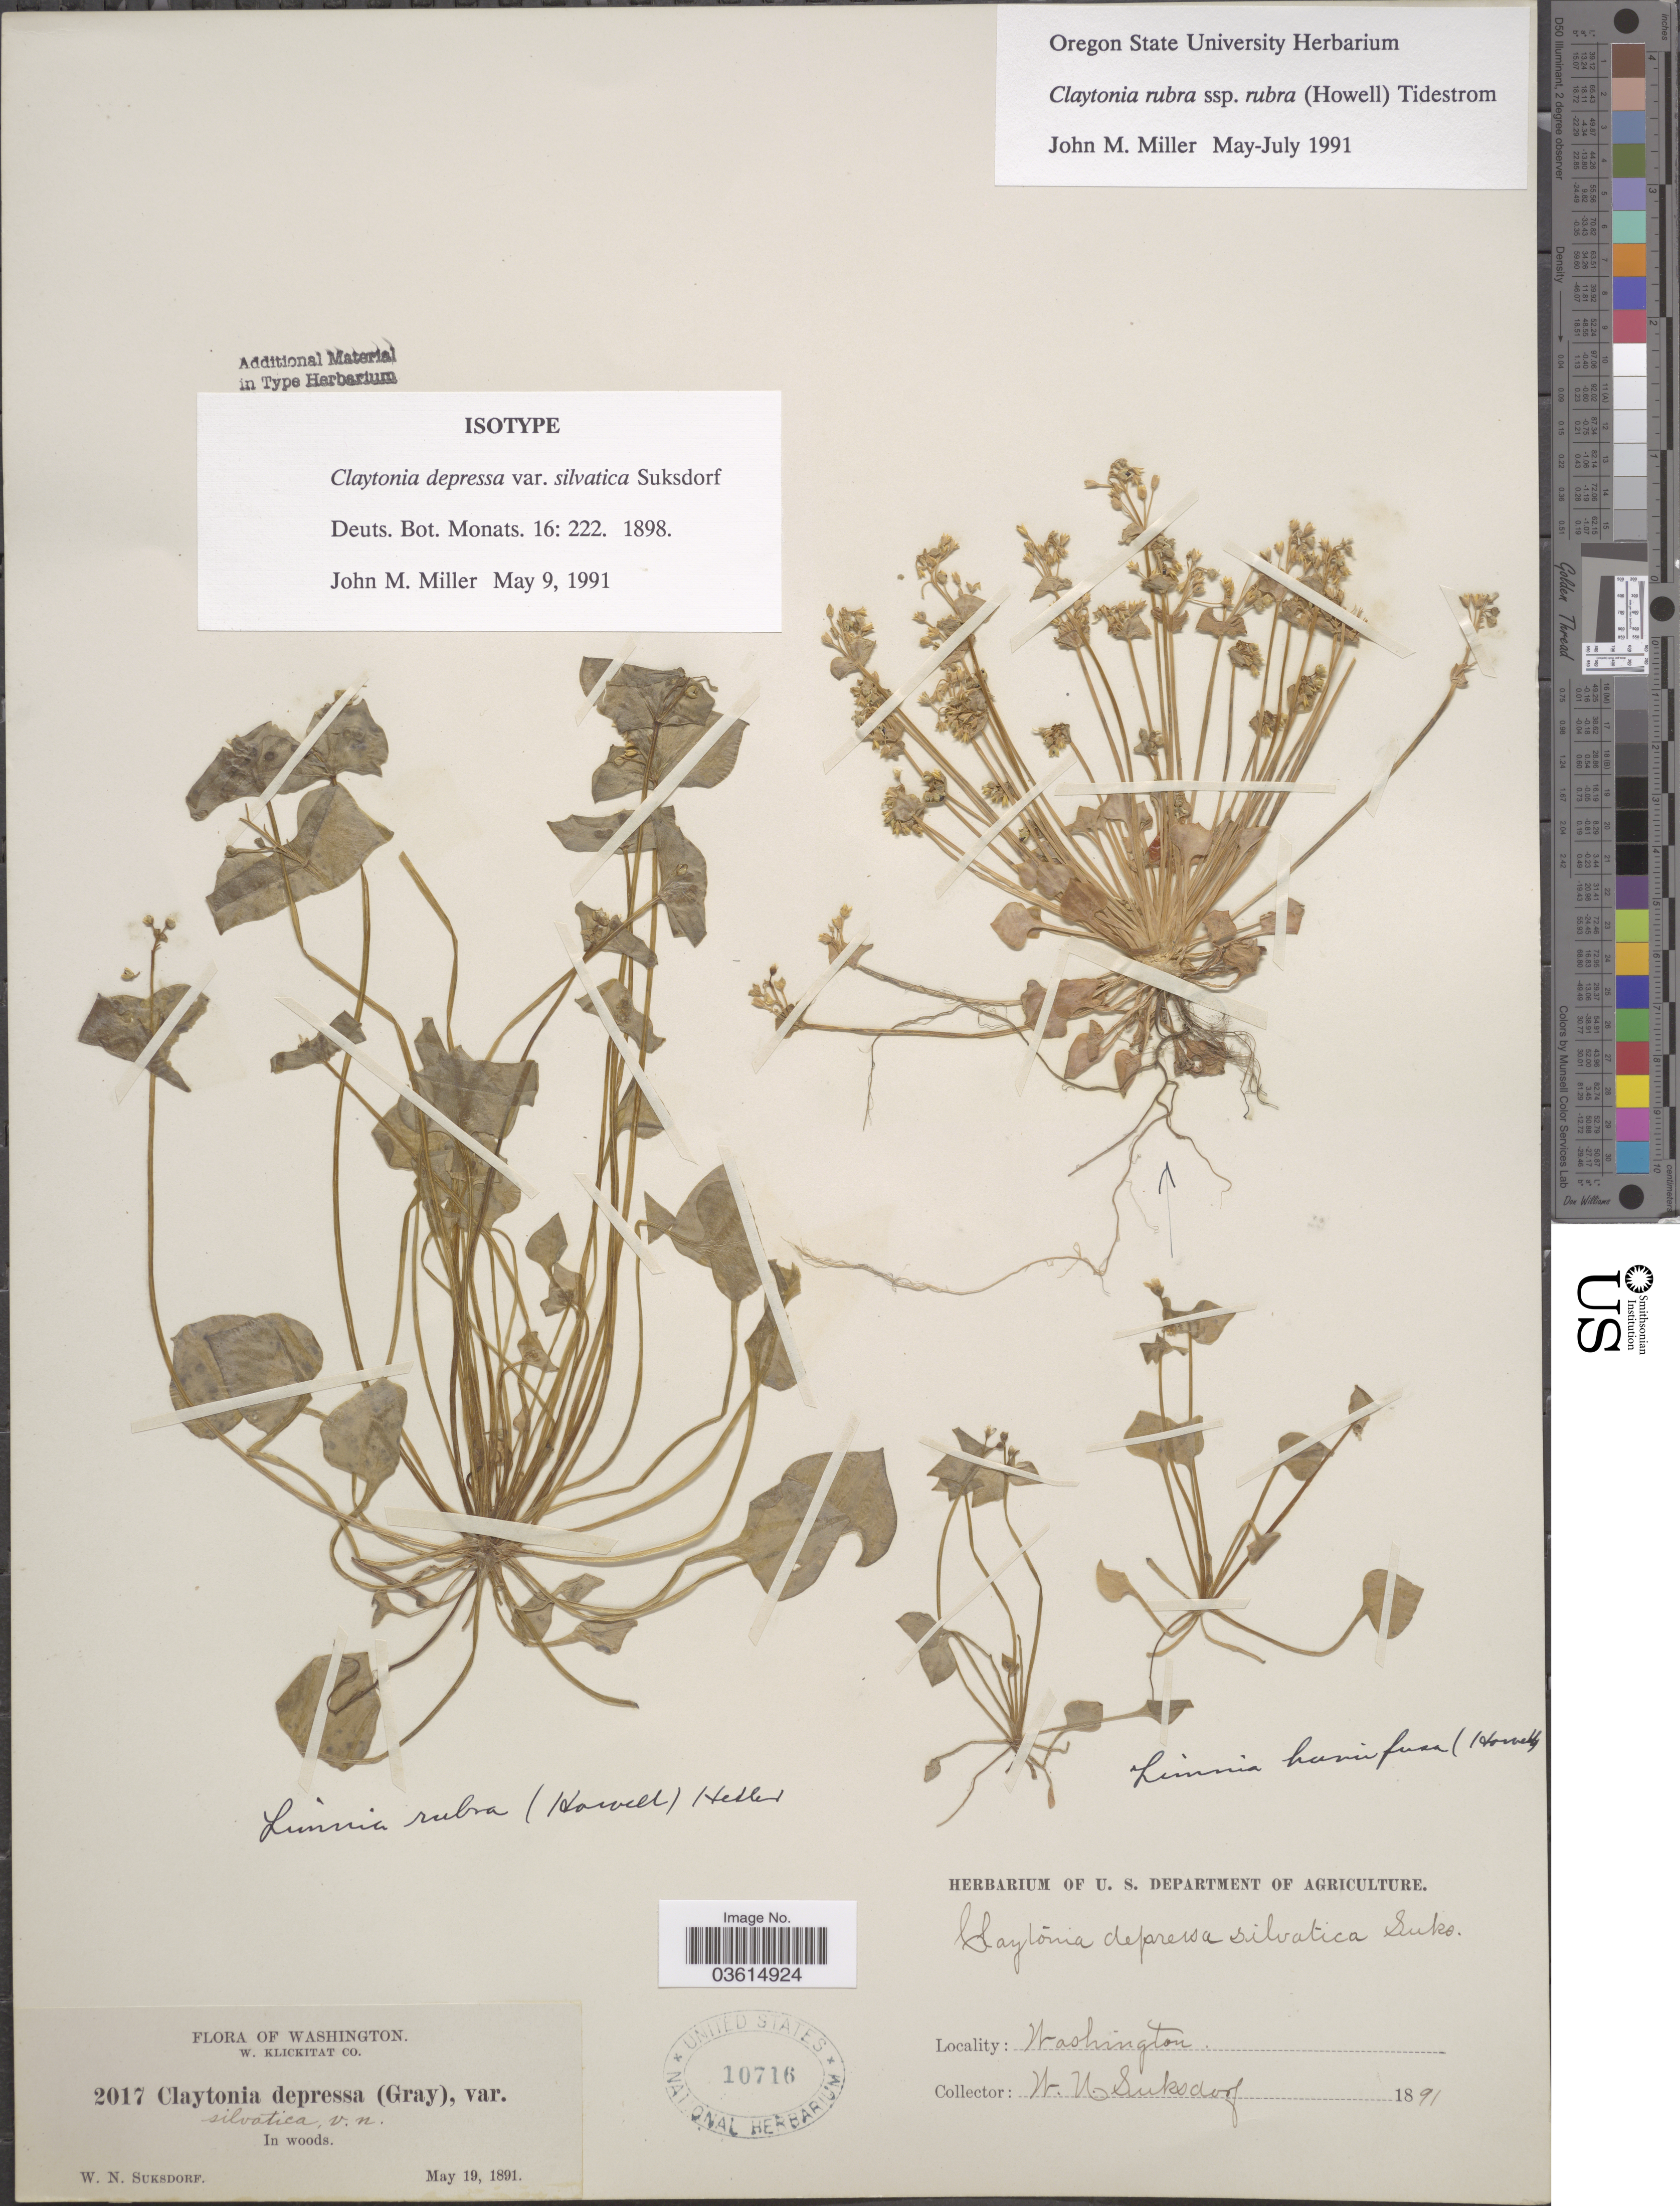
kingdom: Plantae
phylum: Tracheophyta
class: Magnoliopsida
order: Caryophyllales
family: Montiaceae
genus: Claytonia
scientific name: Claytonia rubra subsp. rubra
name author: (Howell) Tidestr.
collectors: W. N. Suksdorf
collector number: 2017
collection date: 1891-05-19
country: United States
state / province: Washington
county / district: Klickitat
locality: W. Klickitat Co. In woods.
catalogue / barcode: US 10716